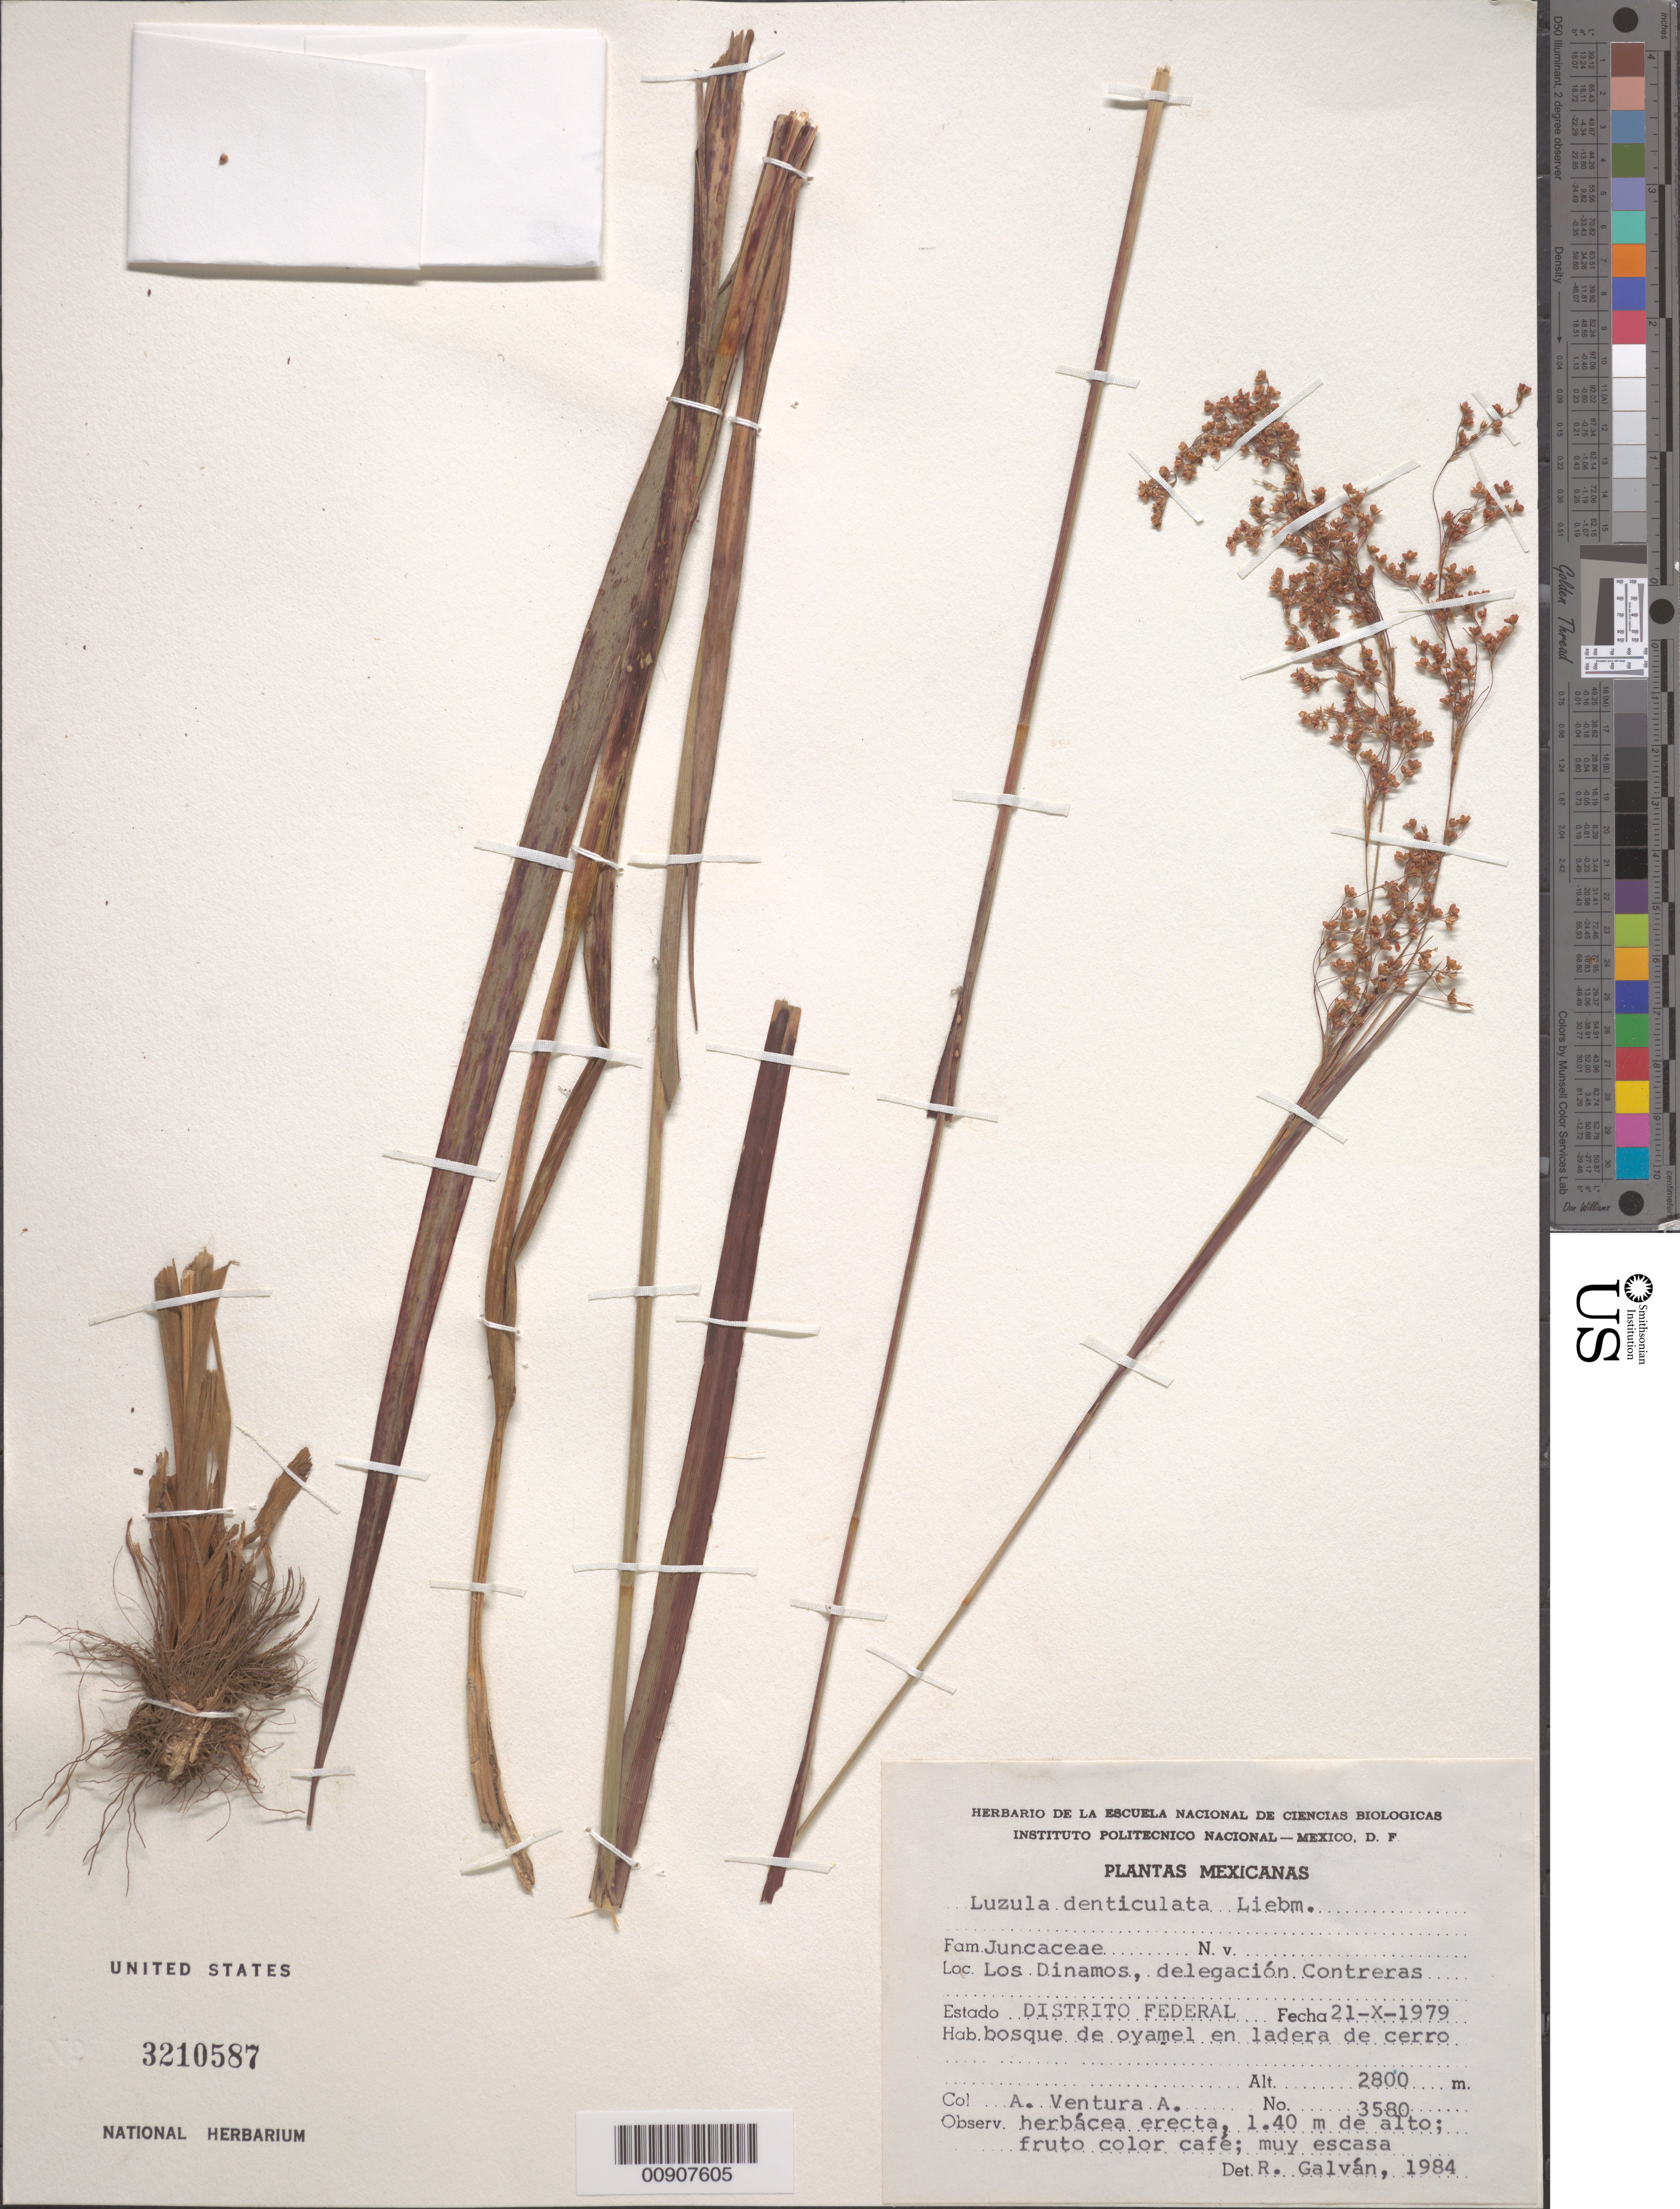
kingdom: Plantae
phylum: Tracheophyta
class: Liliopsida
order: Poales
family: Juncaceae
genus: Luzula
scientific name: Luzula denticulata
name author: Liebm.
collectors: A. Ventura A.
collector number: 3580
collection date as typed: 21 Oct 1979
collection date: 1979-10-21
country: Mexico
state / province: Distrito Federal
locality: Los Dinamos, delegación Contreras, Distrito Federal.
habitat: Bosque de oyamel en ladera de cerro.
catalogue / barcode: US 3210587